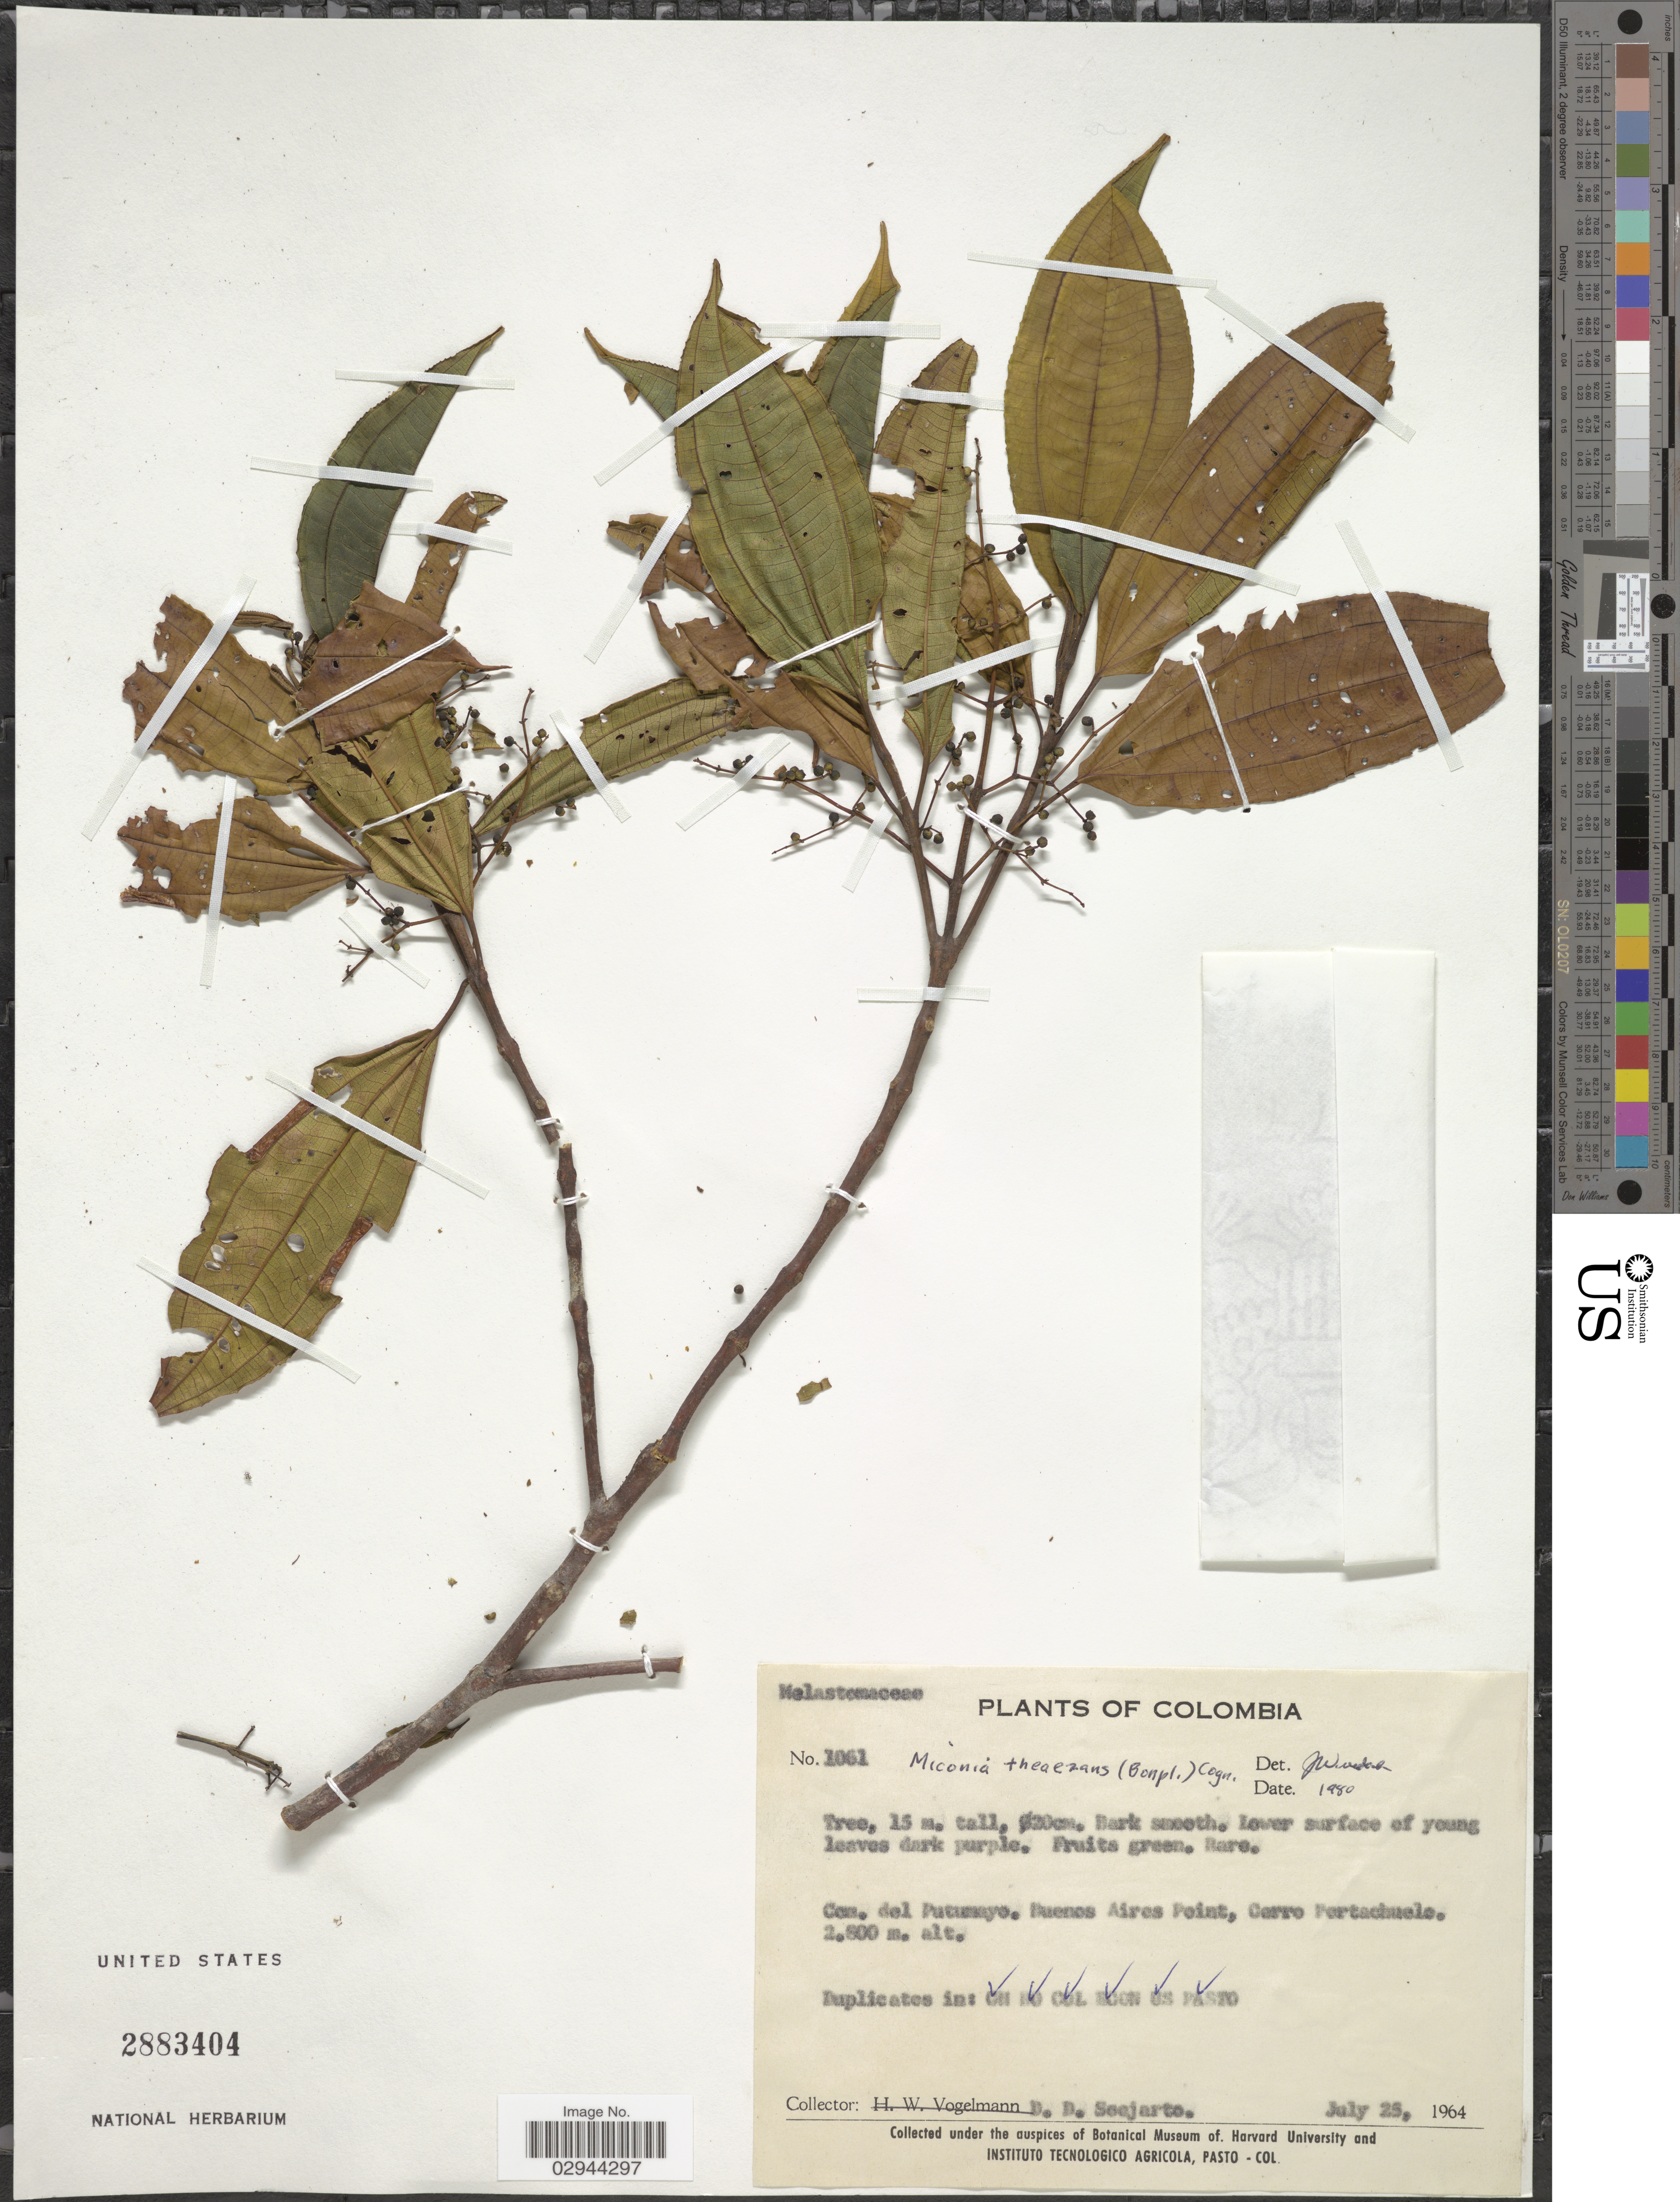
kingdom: Plantae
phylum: Tracheophyta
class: Magnoliopsida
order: Myrtales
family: Melastomataceae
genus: Miconia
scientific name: Miconia theizans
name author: (Bonpl.) Cogn.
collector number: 1061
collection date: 1964-07-25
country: Colombia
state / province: Putumayo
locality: Com. del Putumayo, Buenos Aires Point, Cerro Fortachuelo.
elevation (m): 2800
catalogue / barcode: US 2883404